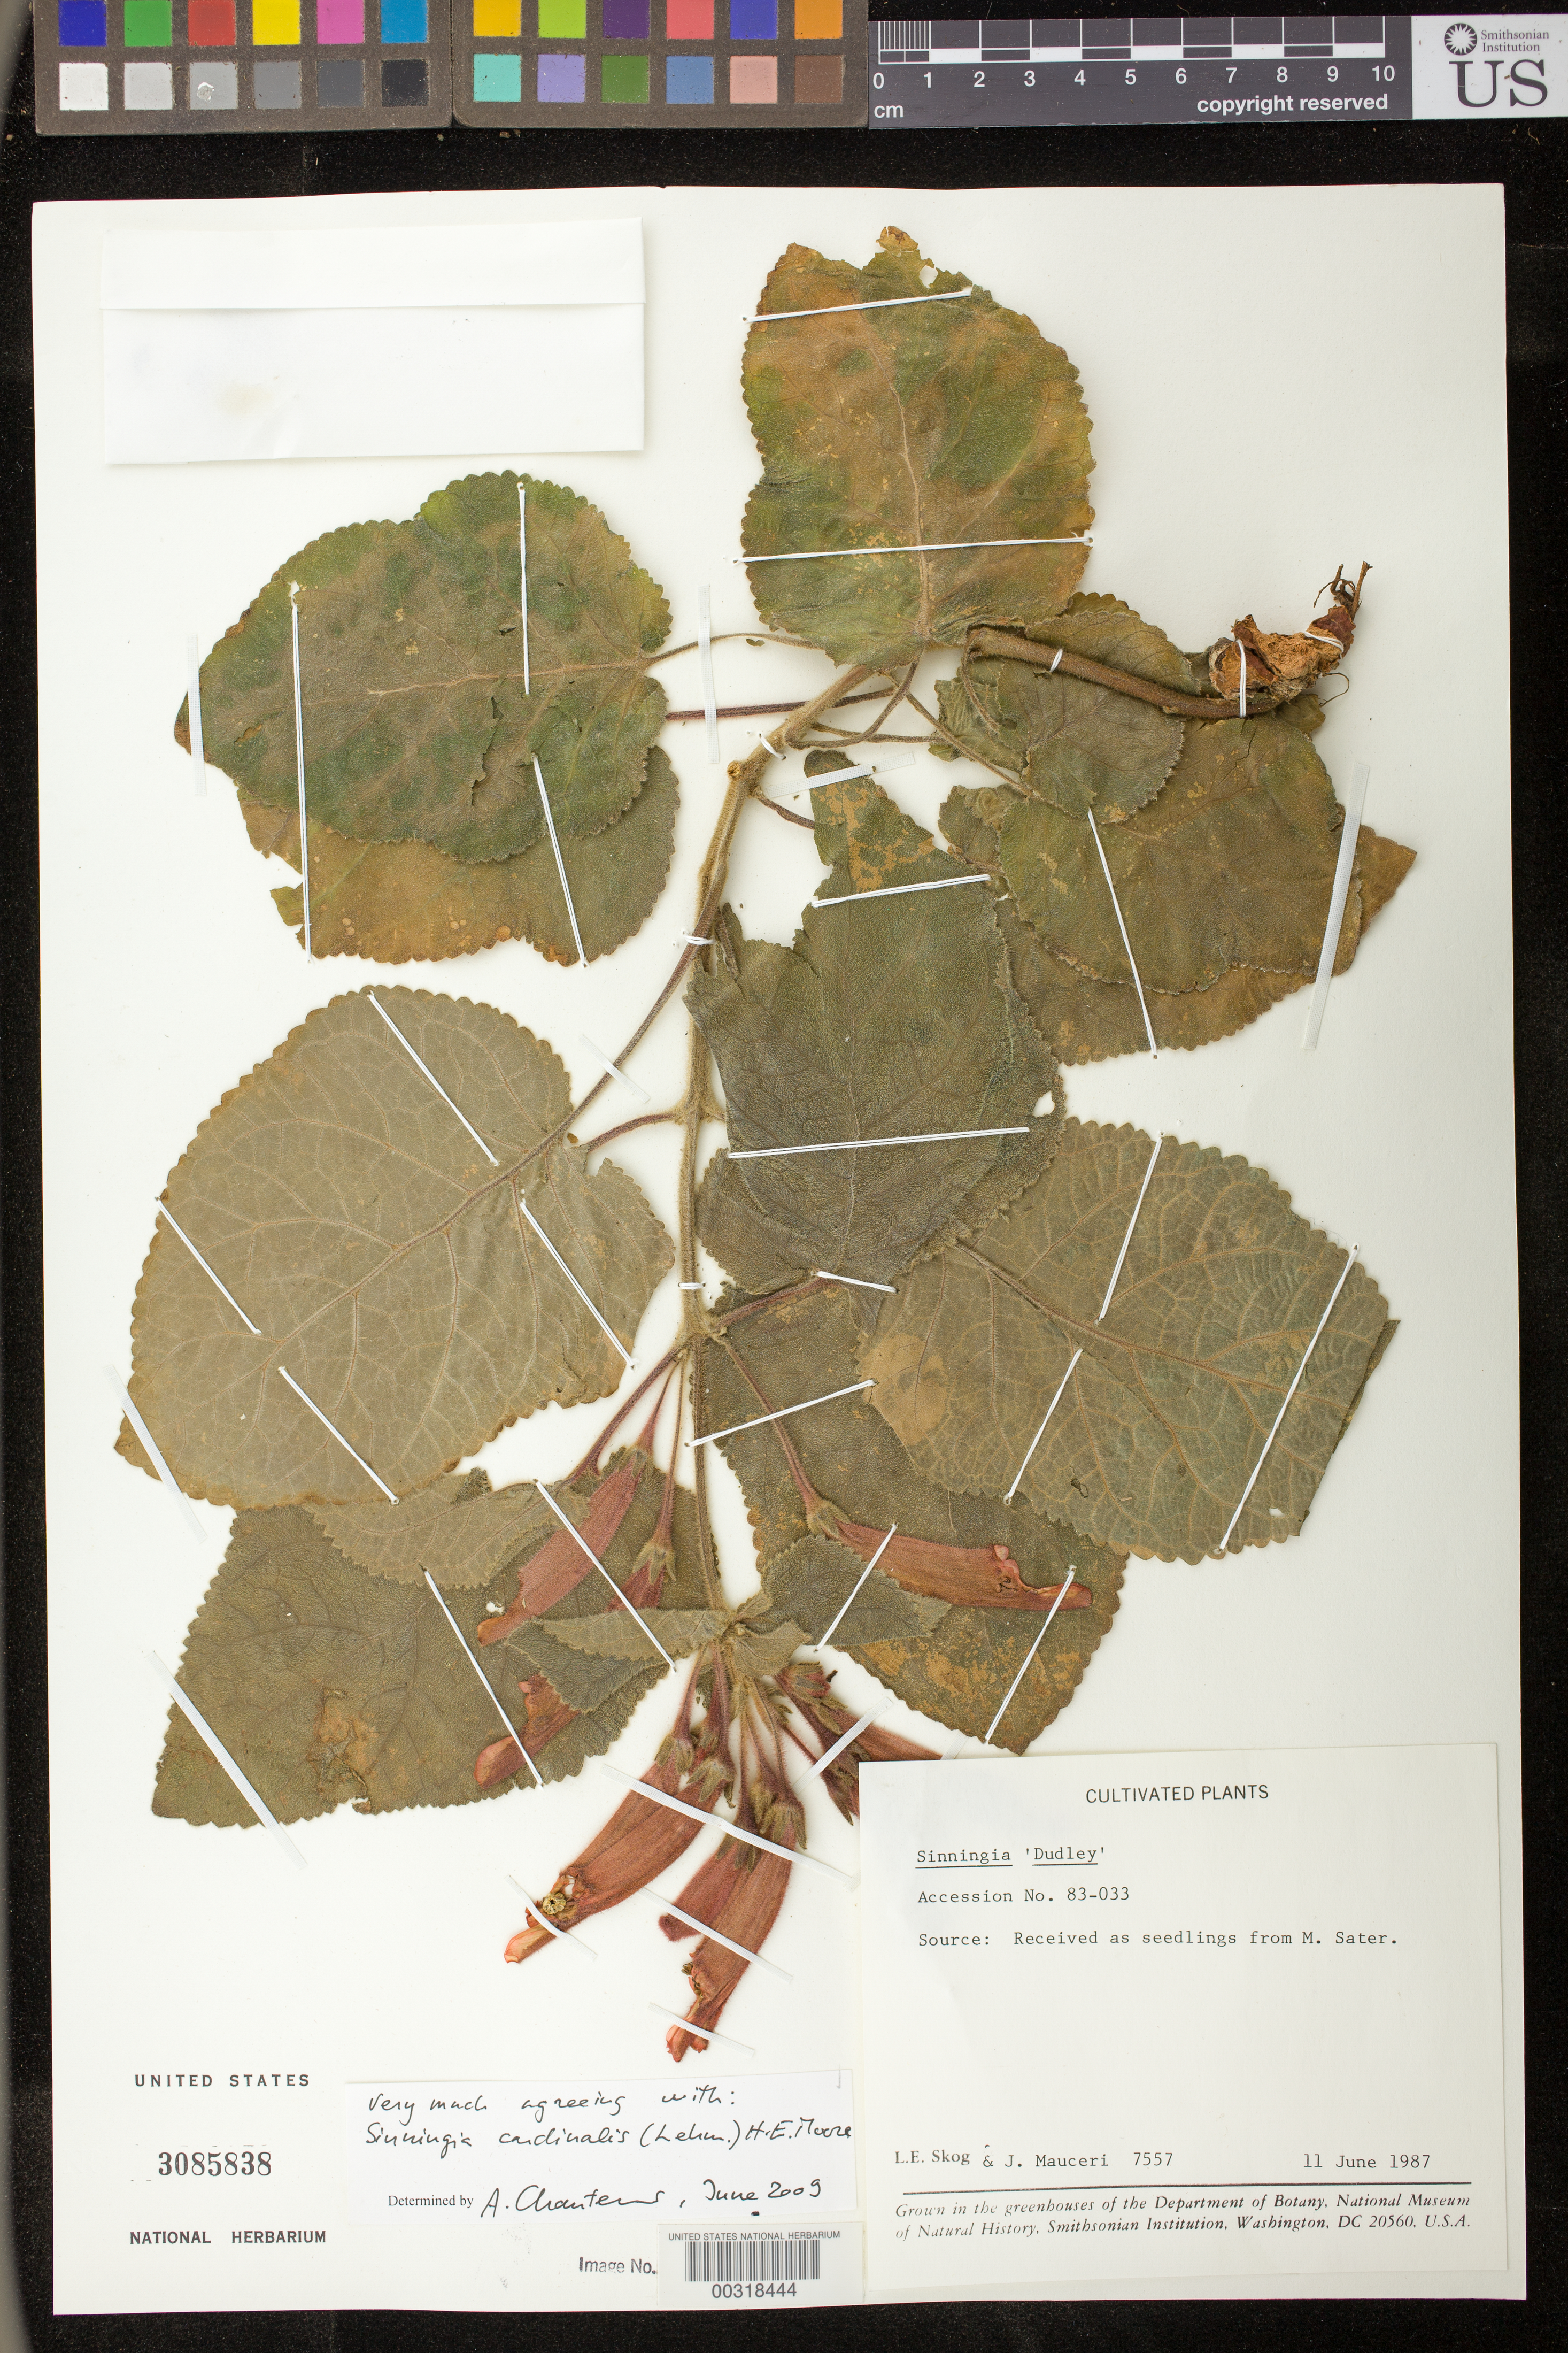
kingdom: Plantae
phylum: Tracheophyta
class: Magnoliopsida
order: Lamiales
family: Gesneriaceae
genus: Sinningia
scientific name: Sinningia cardinalis 'Dudley'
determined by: Chautems, A. P.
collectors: L. E. Skog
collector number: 7557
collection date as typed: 11 Jun 1987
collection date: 1987-06-11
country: United States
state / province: District of Columbia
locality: Grown in the greenhouses of the Dept. of Botany, National Museum of Natural History, Smithsonian Institution, Washington, DC, U.S.A.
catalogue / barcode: US 3085838